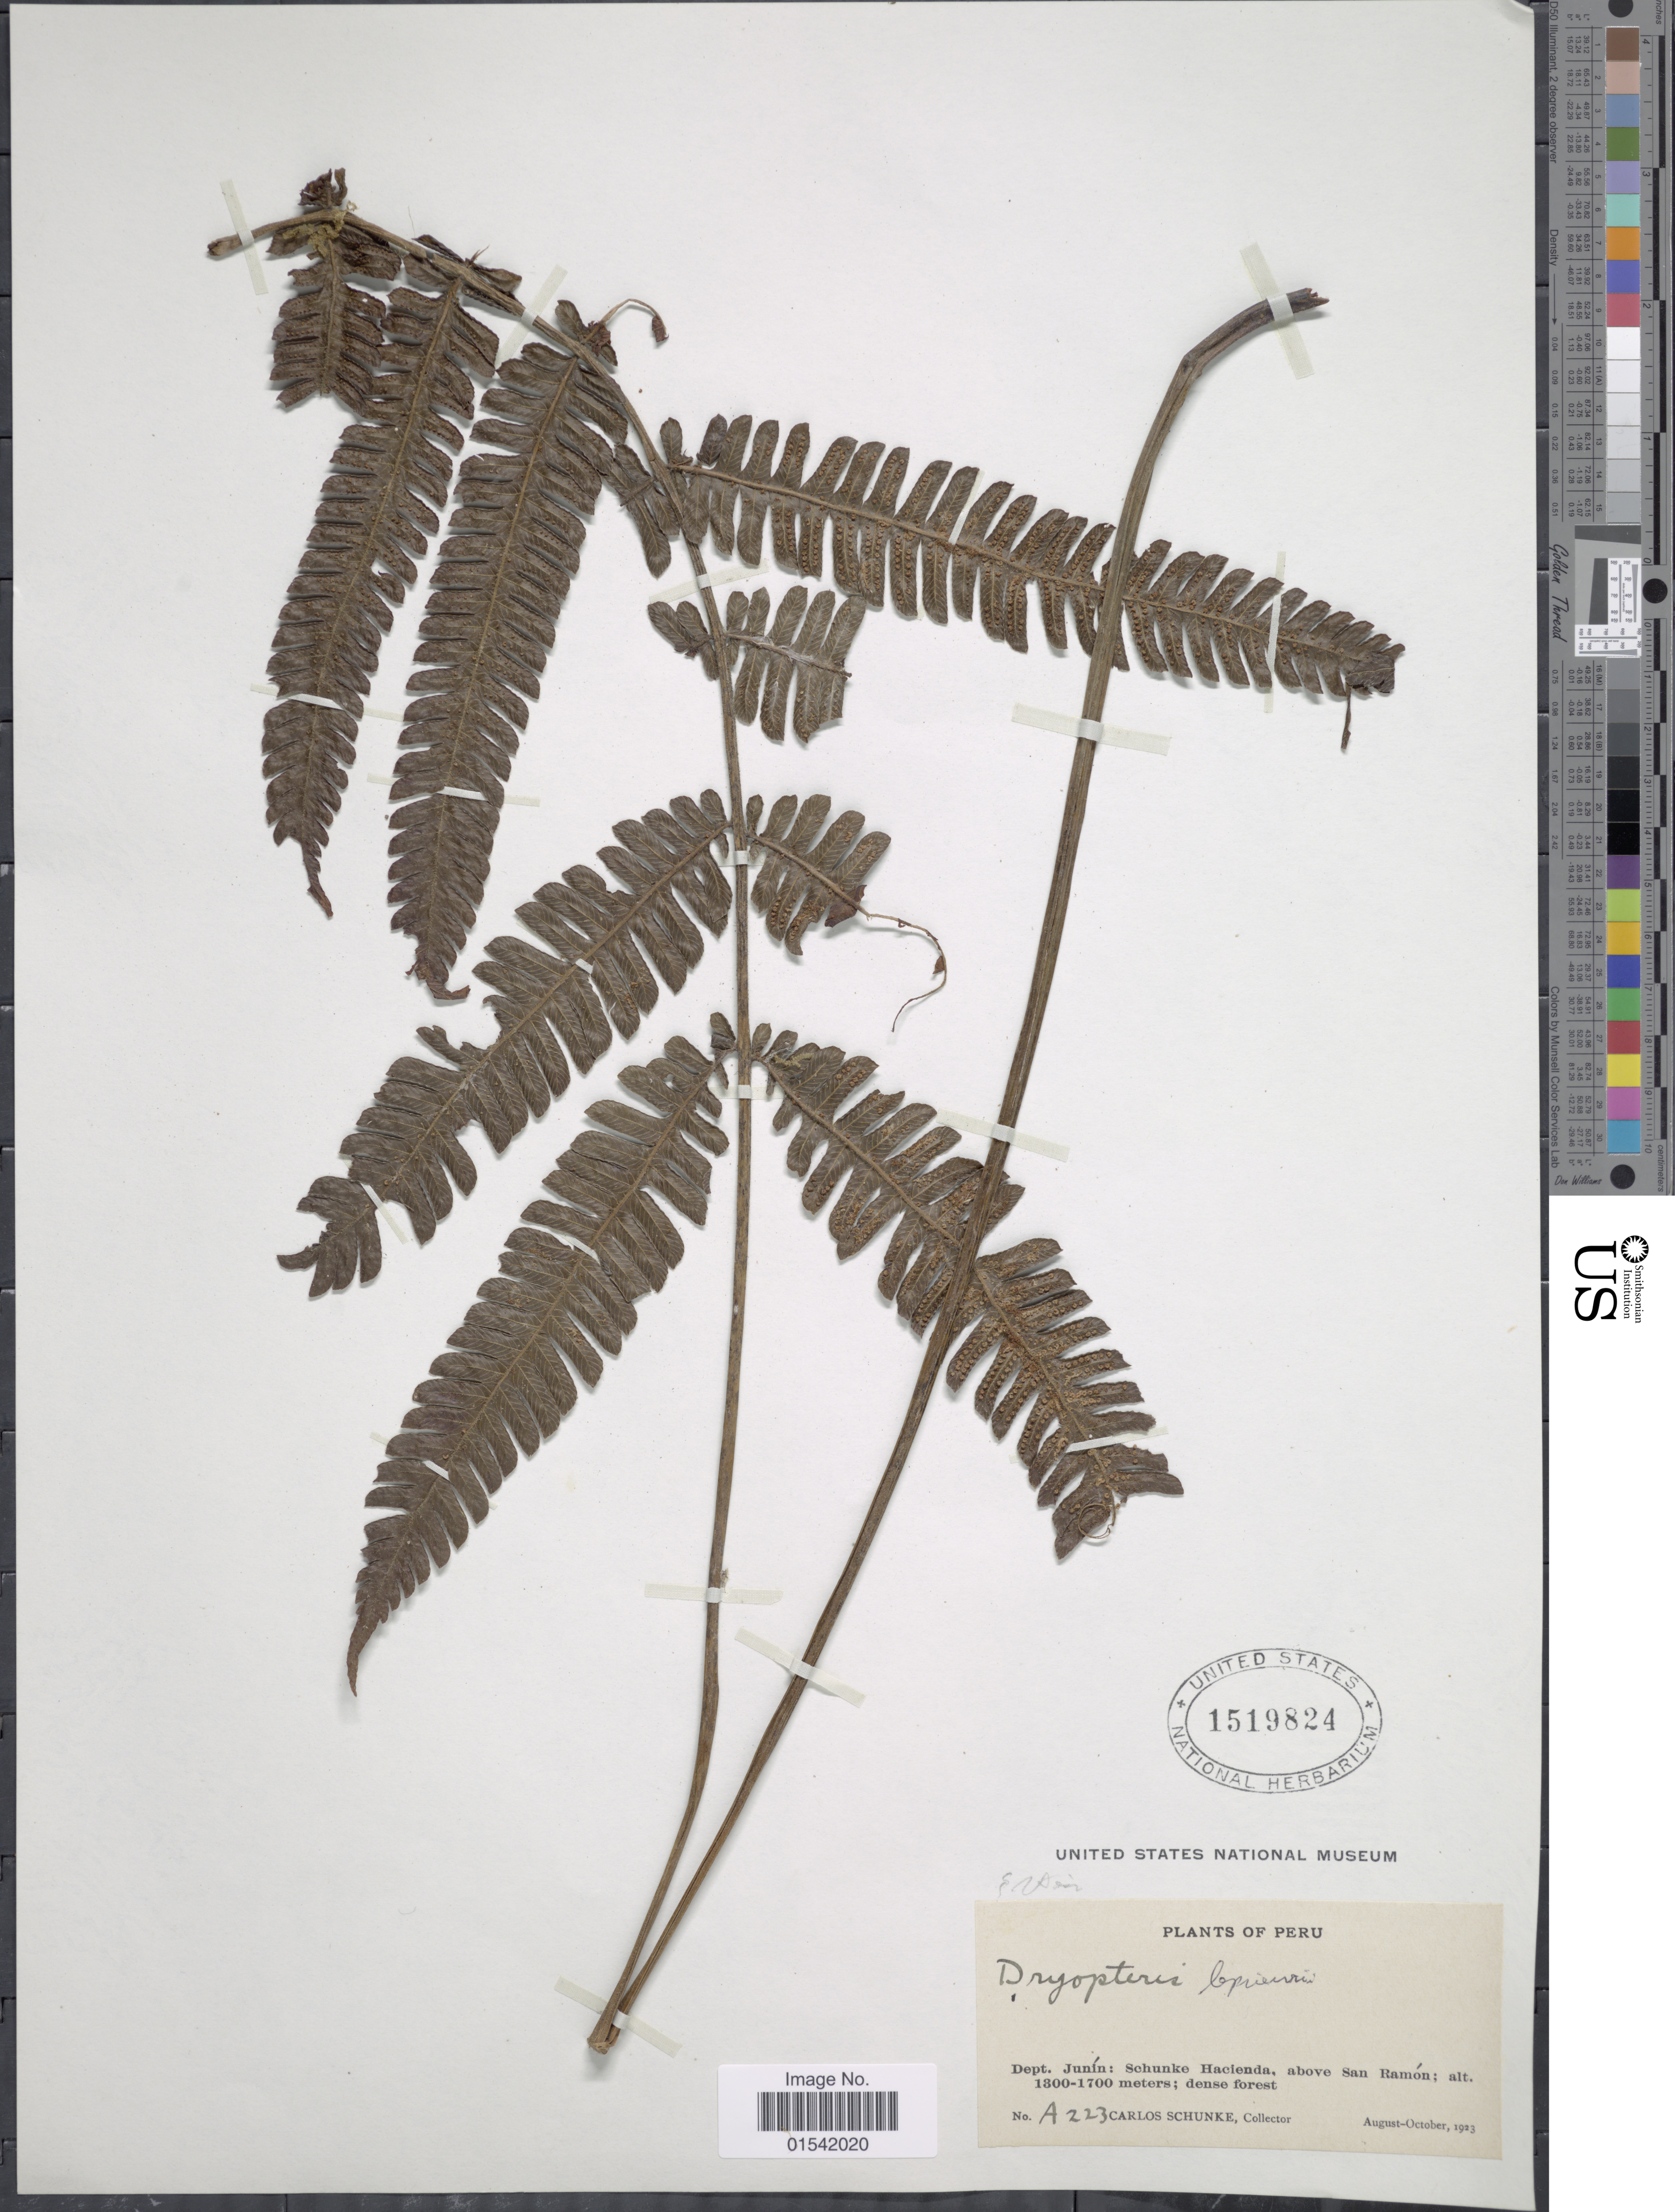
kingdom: Plantae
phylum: Tracheophyta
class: Polypodiopsida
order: Polypodiales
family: Thelypteridaceae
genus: Steiropteris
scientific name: Steiropteris leprieurii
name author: (Hook. f.) Pic. Serm.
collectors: C. Schunke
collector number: A223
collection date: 1923-08/1923-10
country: Peru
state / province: Junín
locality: Schunke Hacienda, above San Ramón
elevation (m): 1300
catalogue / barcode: US 1519824